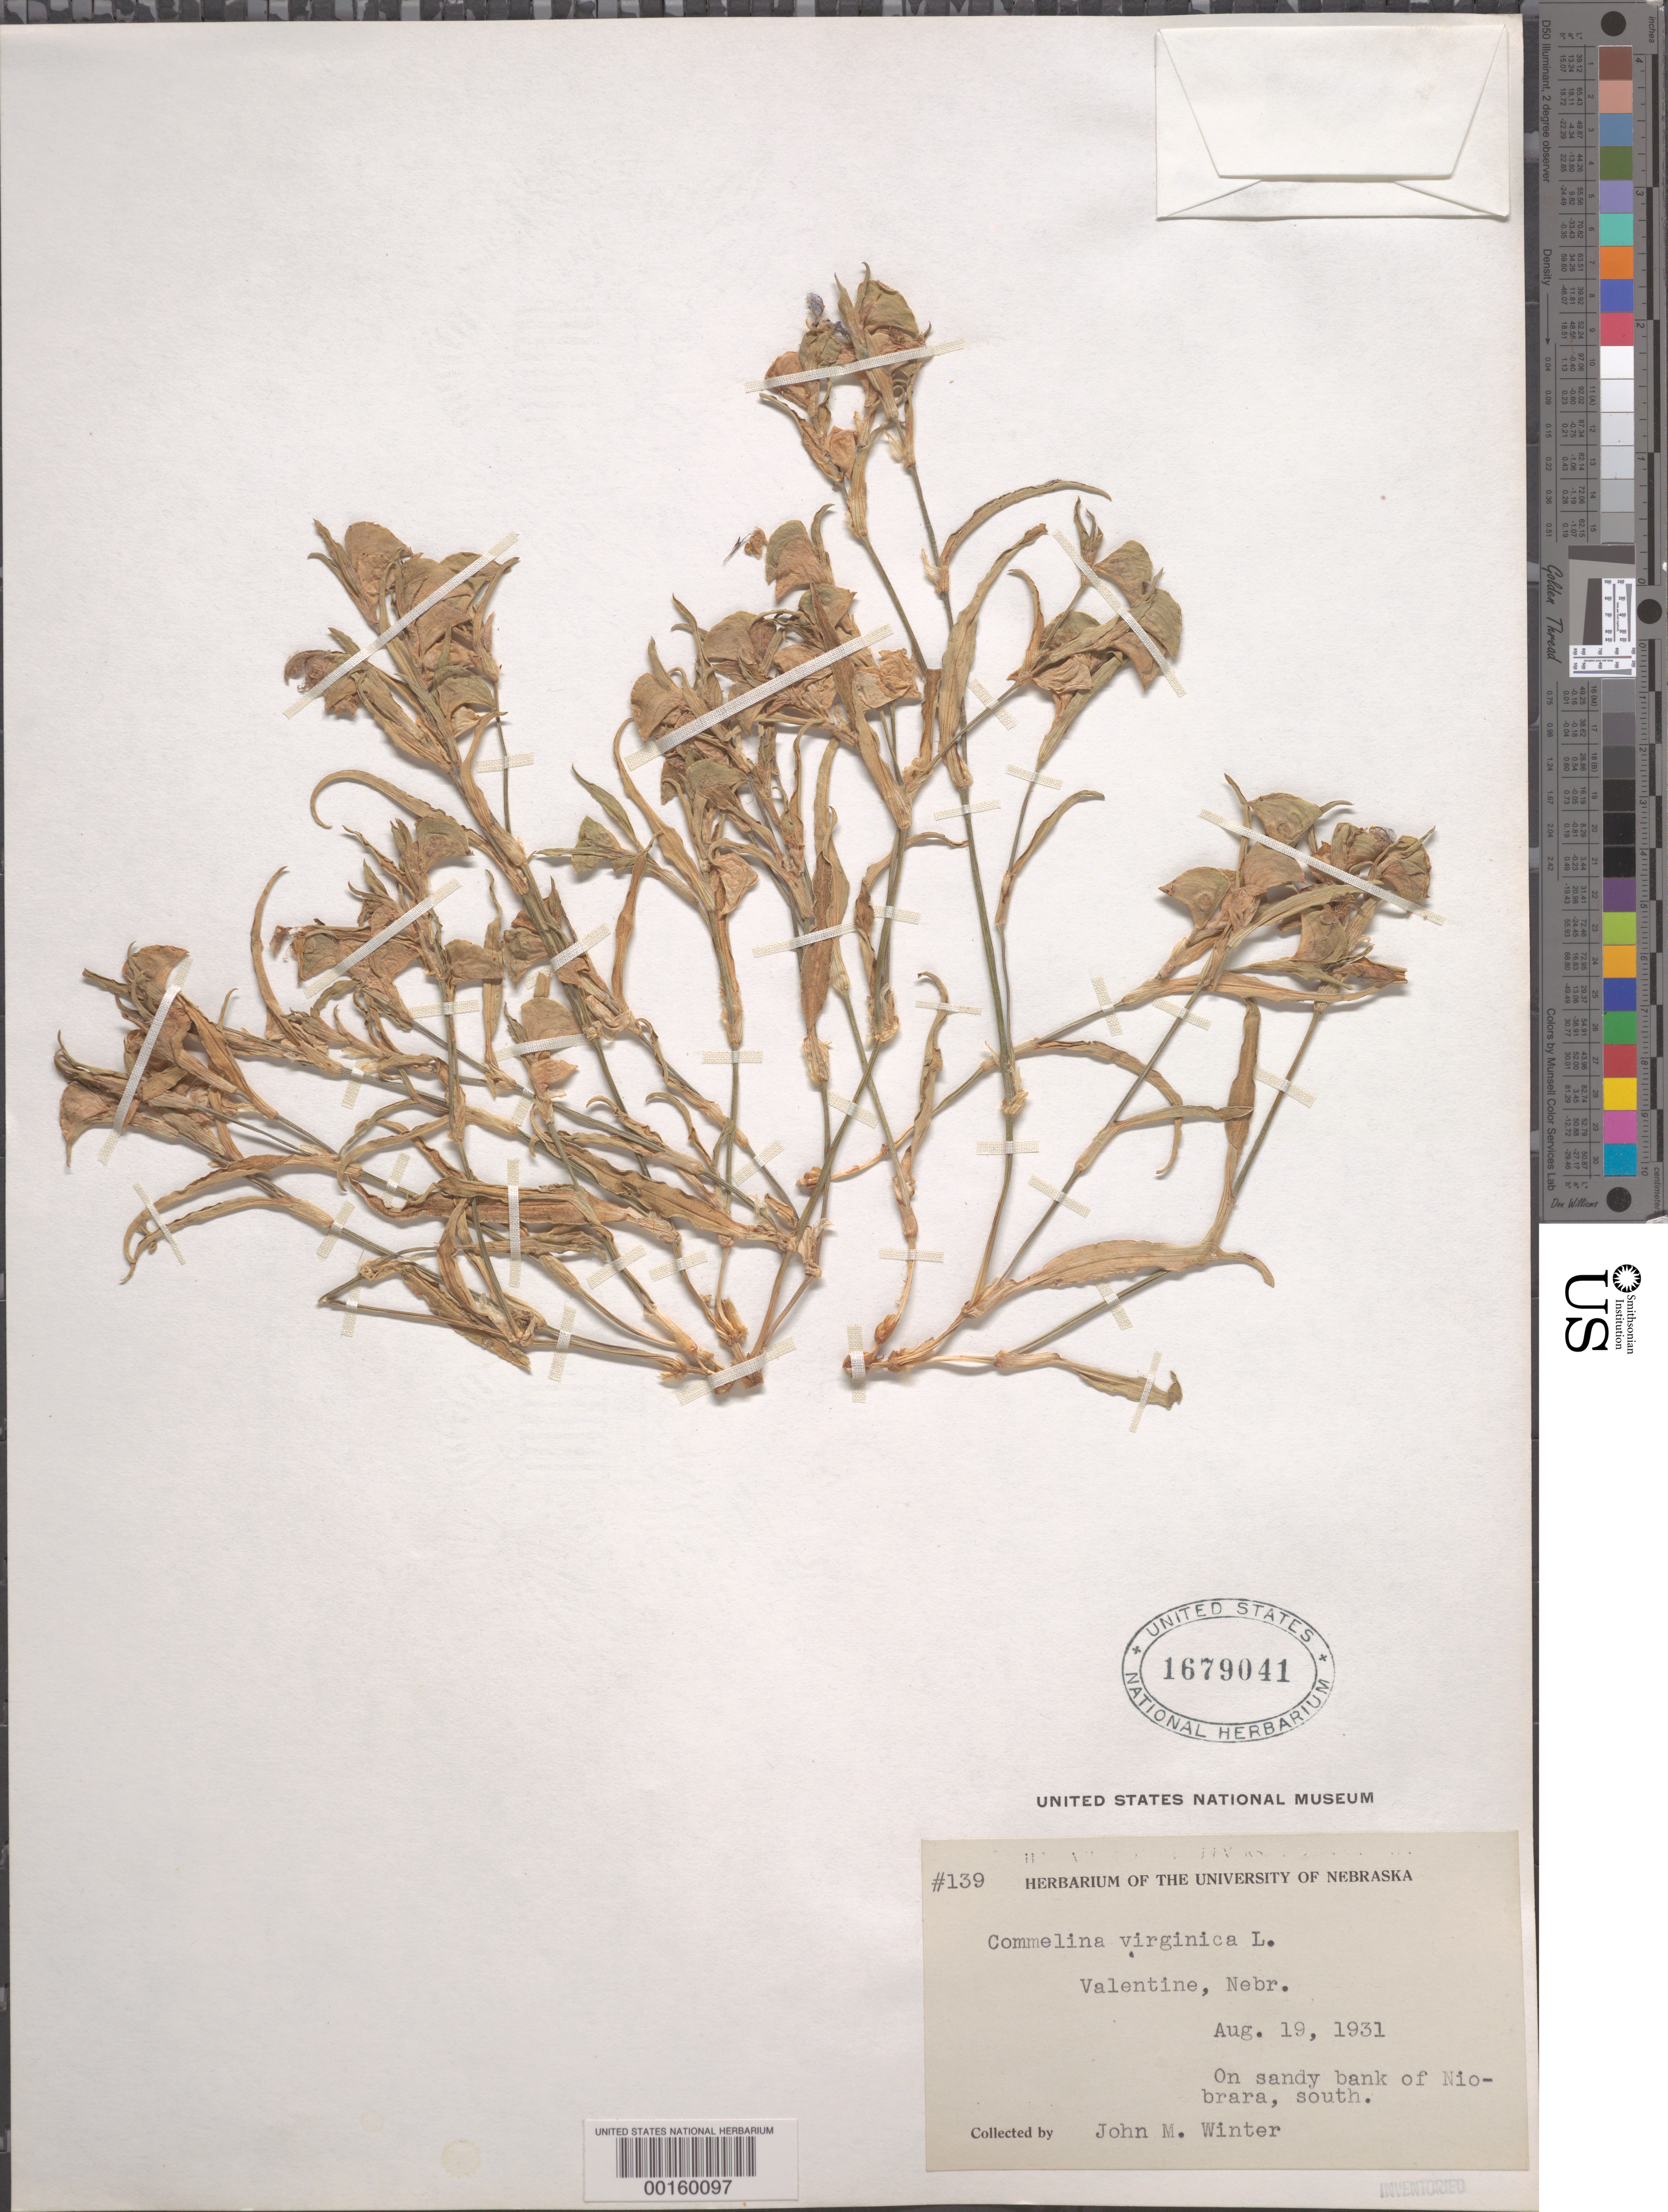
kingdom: Plantae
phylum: Tracheophyta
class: Liliopsida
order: Commelinales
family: Commelinaceae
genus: Commelina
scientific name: Commelina erecta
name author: L.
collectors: J. M. Winter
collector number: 139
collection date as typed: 19 Aug 1931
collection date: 1931-08-19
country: United States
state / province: Nebraska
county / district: Cherry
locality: Valentine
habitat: Sandy bank of niobrara river, south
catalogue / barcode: US 1679041